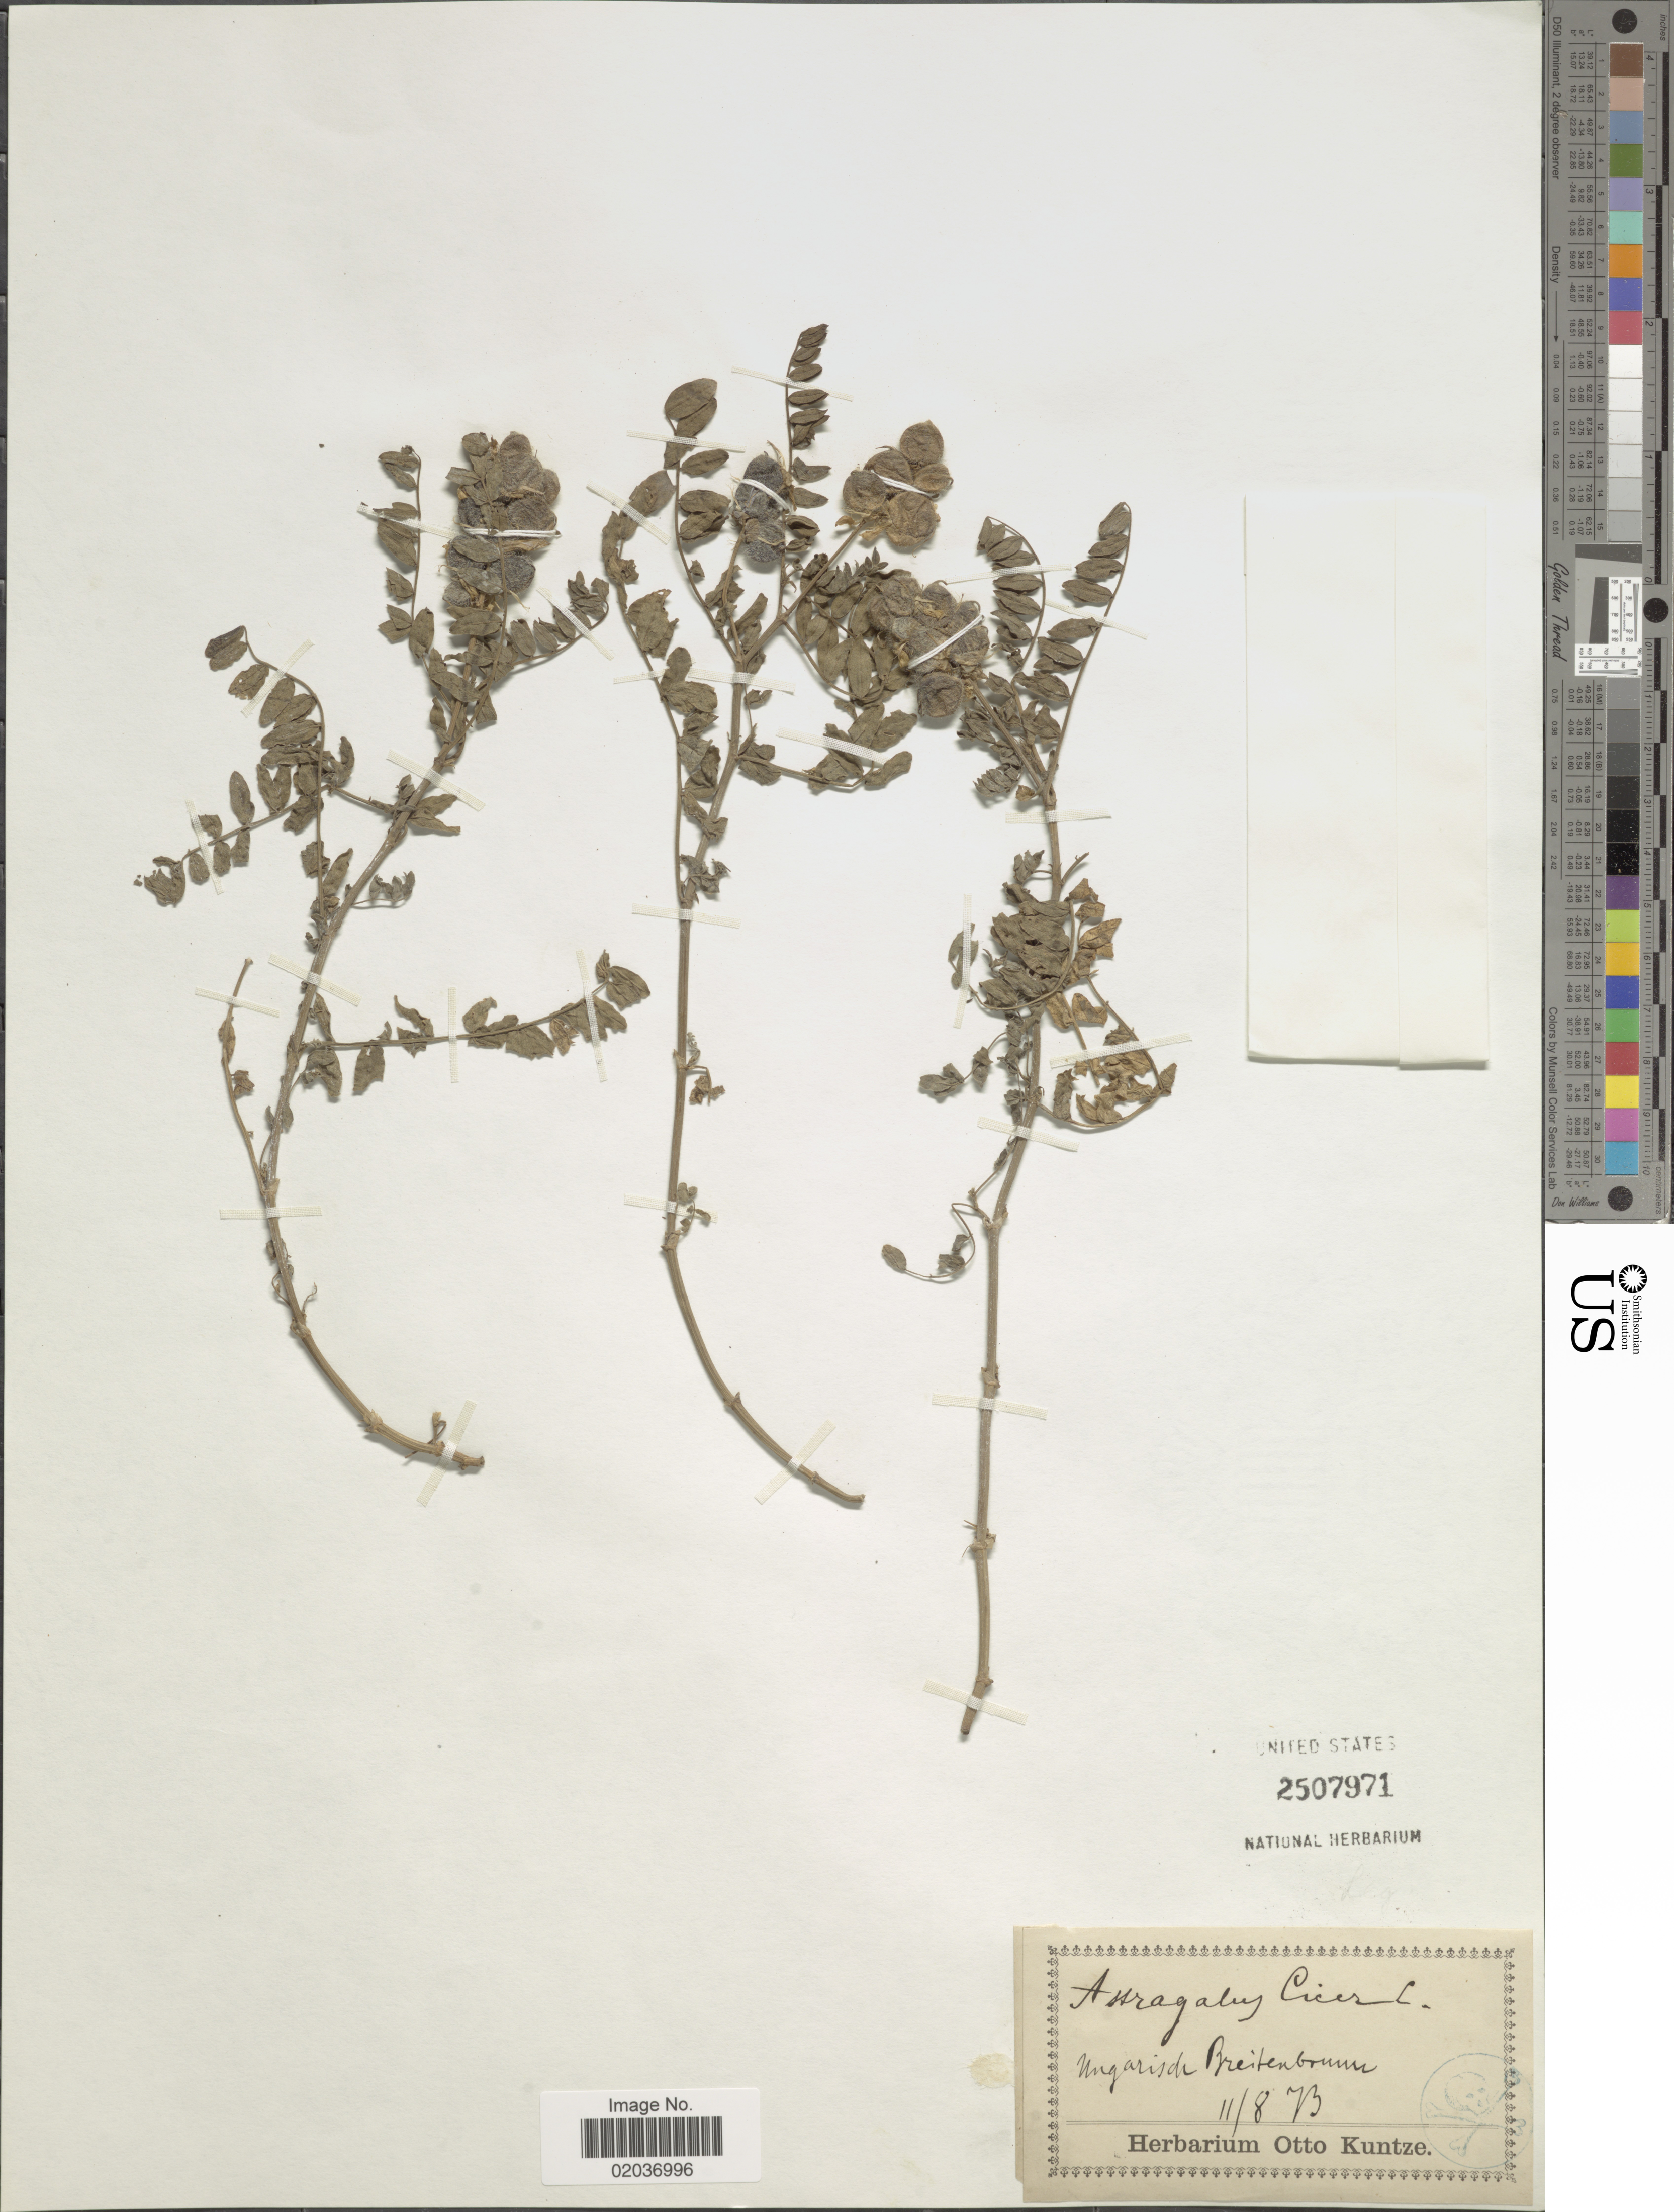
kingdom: Plantae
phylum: Tracheophyta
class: Magnoliopsida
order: Fabales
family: Fabaceae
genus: Astragalus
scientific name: Astragalus cicer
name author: L.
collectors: ex Herb. O. Kuntze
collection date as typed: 11/8 73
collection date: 1873-08-11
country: Austria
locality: Ungarisch Breitenbrunn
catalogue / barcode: US 2507971